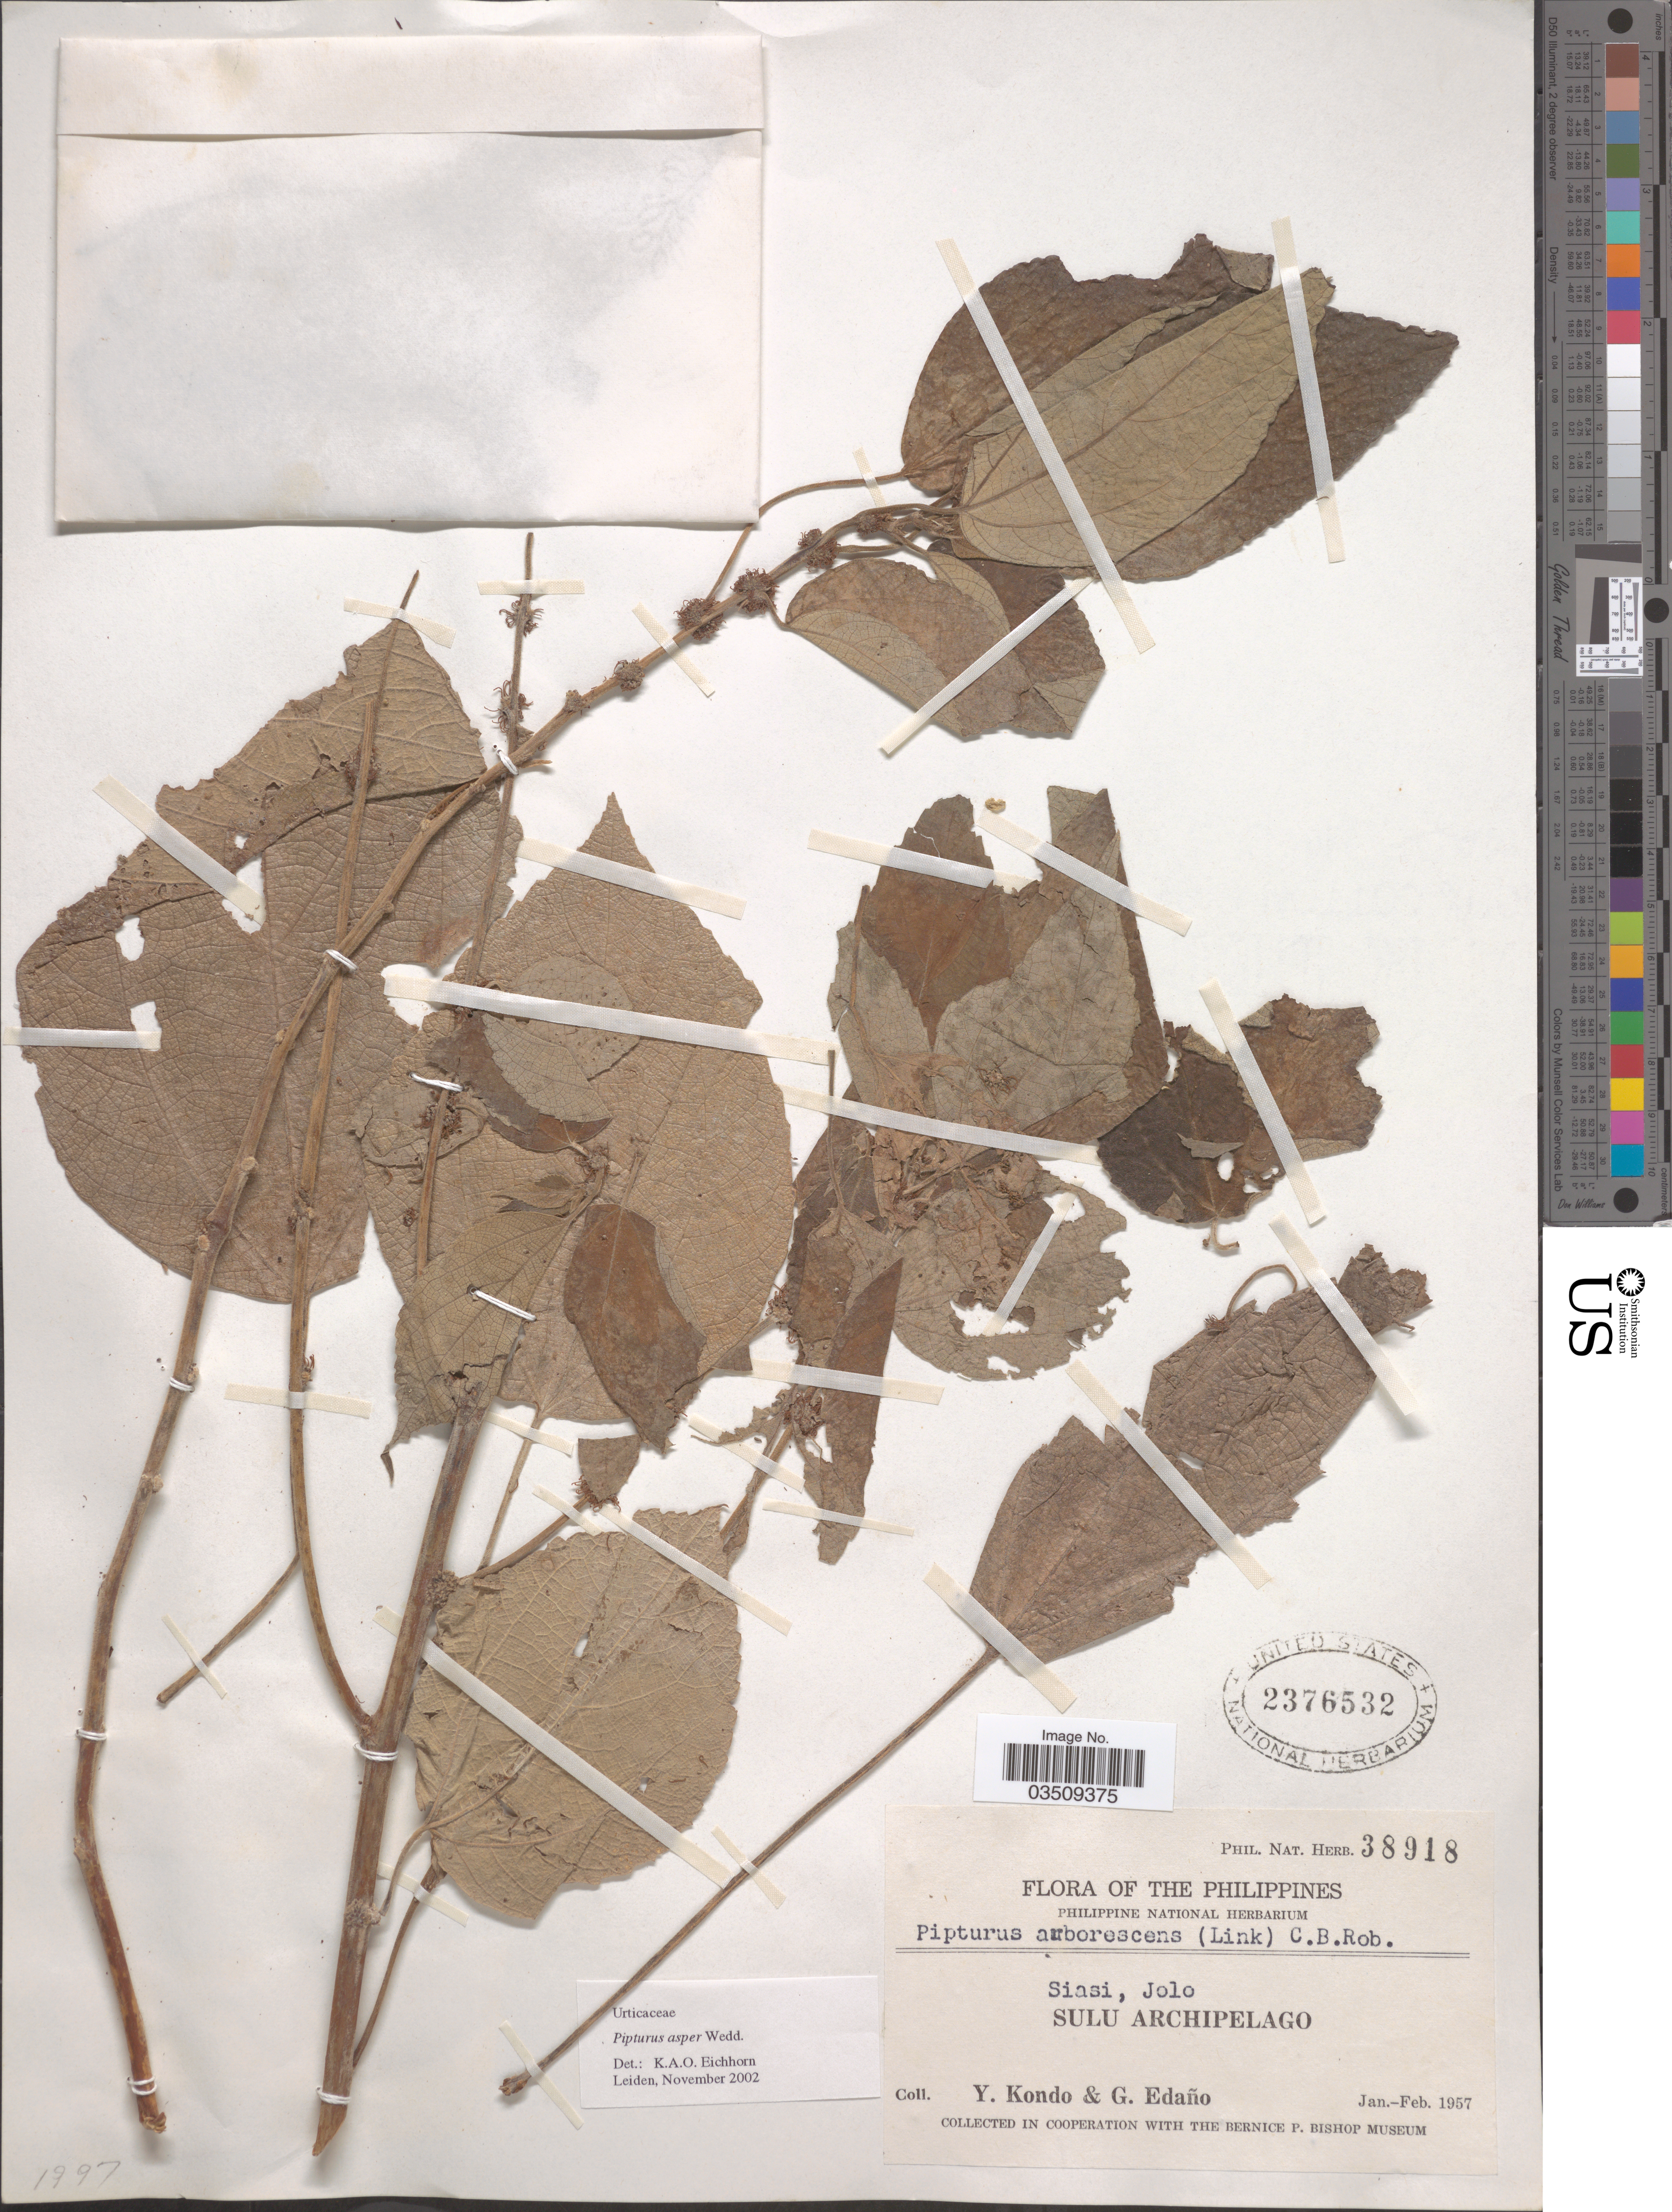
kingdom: Plantae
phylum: Tracheophyta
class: Magnoliopsida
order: Rosales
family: Urticaceae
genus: Pipturus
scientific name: Pipturus arborescens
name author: (Link) C.B. Rob.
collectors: Y. Kondo & G. Edaño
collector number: Phil. Nat. Herb. 38918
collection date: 1957-01/1957-02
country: Philippines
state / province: Muslim Mindanao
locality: Siasi, jolo. Sulu Archipelago.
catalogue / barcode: US 2376532